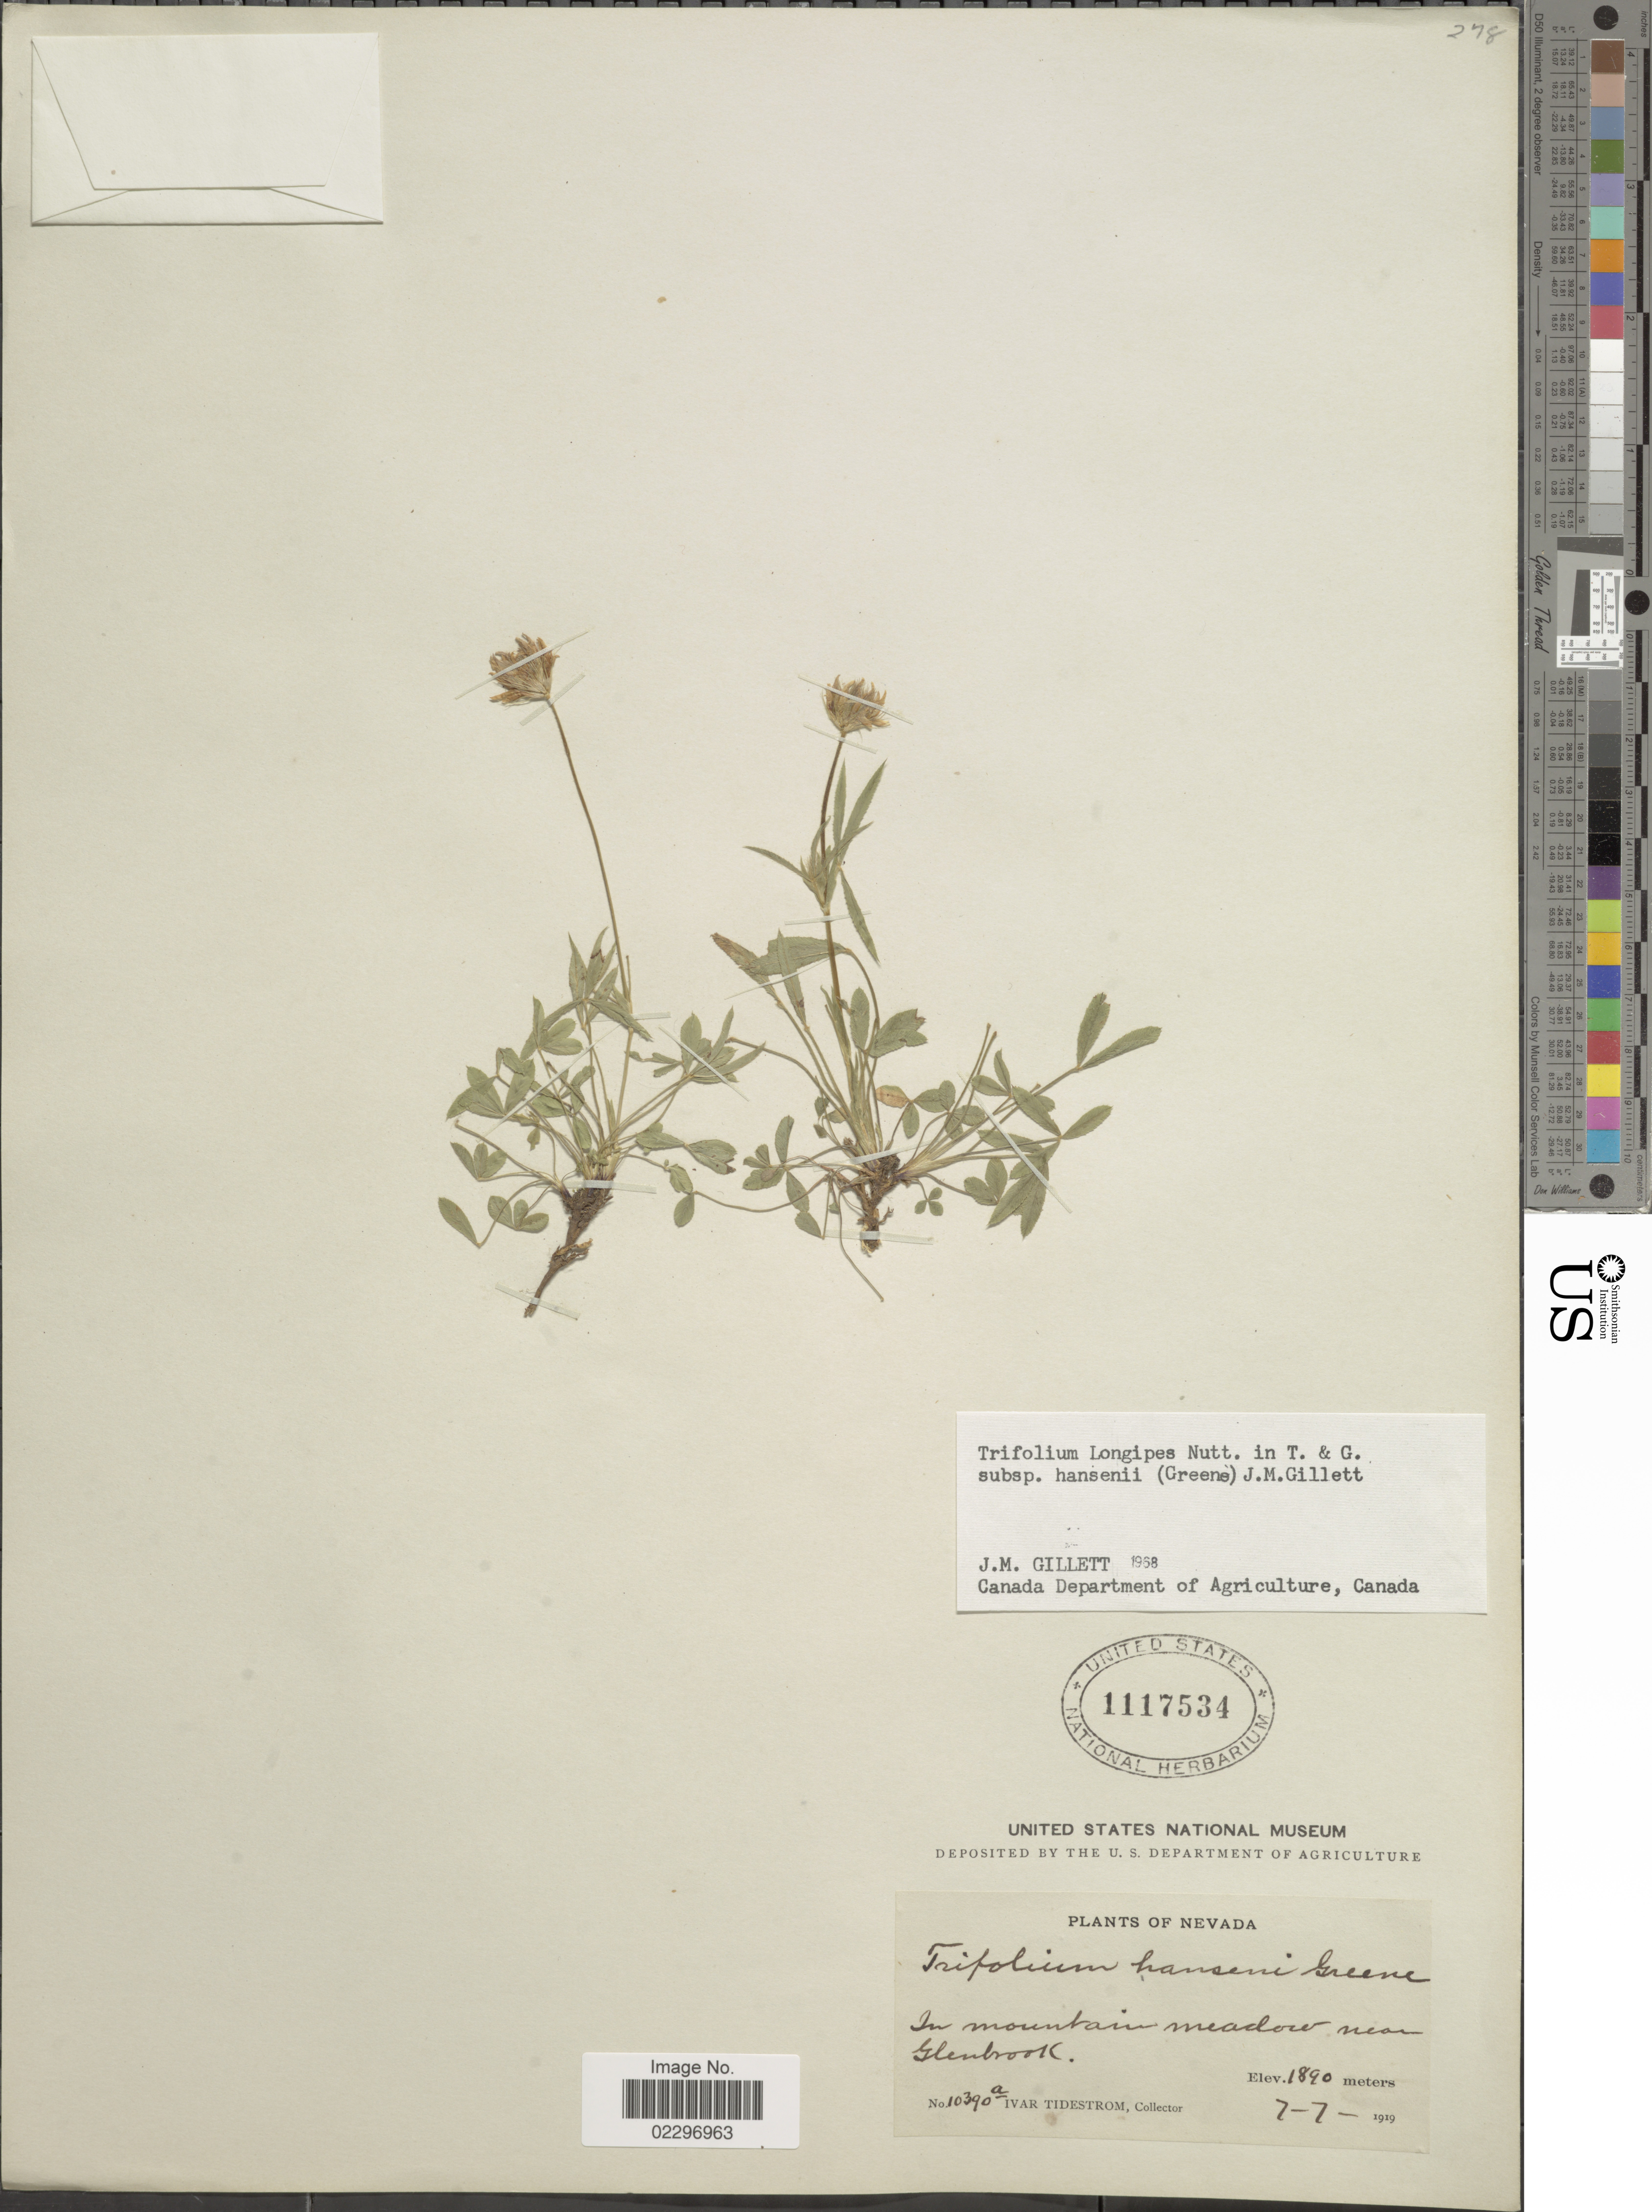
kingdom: Plantae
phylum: Tracheophyta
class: Magnoliopsida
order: Fabales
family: Fabaceae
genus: Trifolium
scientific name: Trifolium longipes subsp. hansenii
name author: (Greene) J.M. Gillett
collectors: I. F. Tidestrom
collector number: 10390a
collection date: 1919-07-07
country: United States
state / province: Nevada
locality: In mountain meadow near Glenbrook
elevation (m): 1890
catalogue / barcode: US 1117534